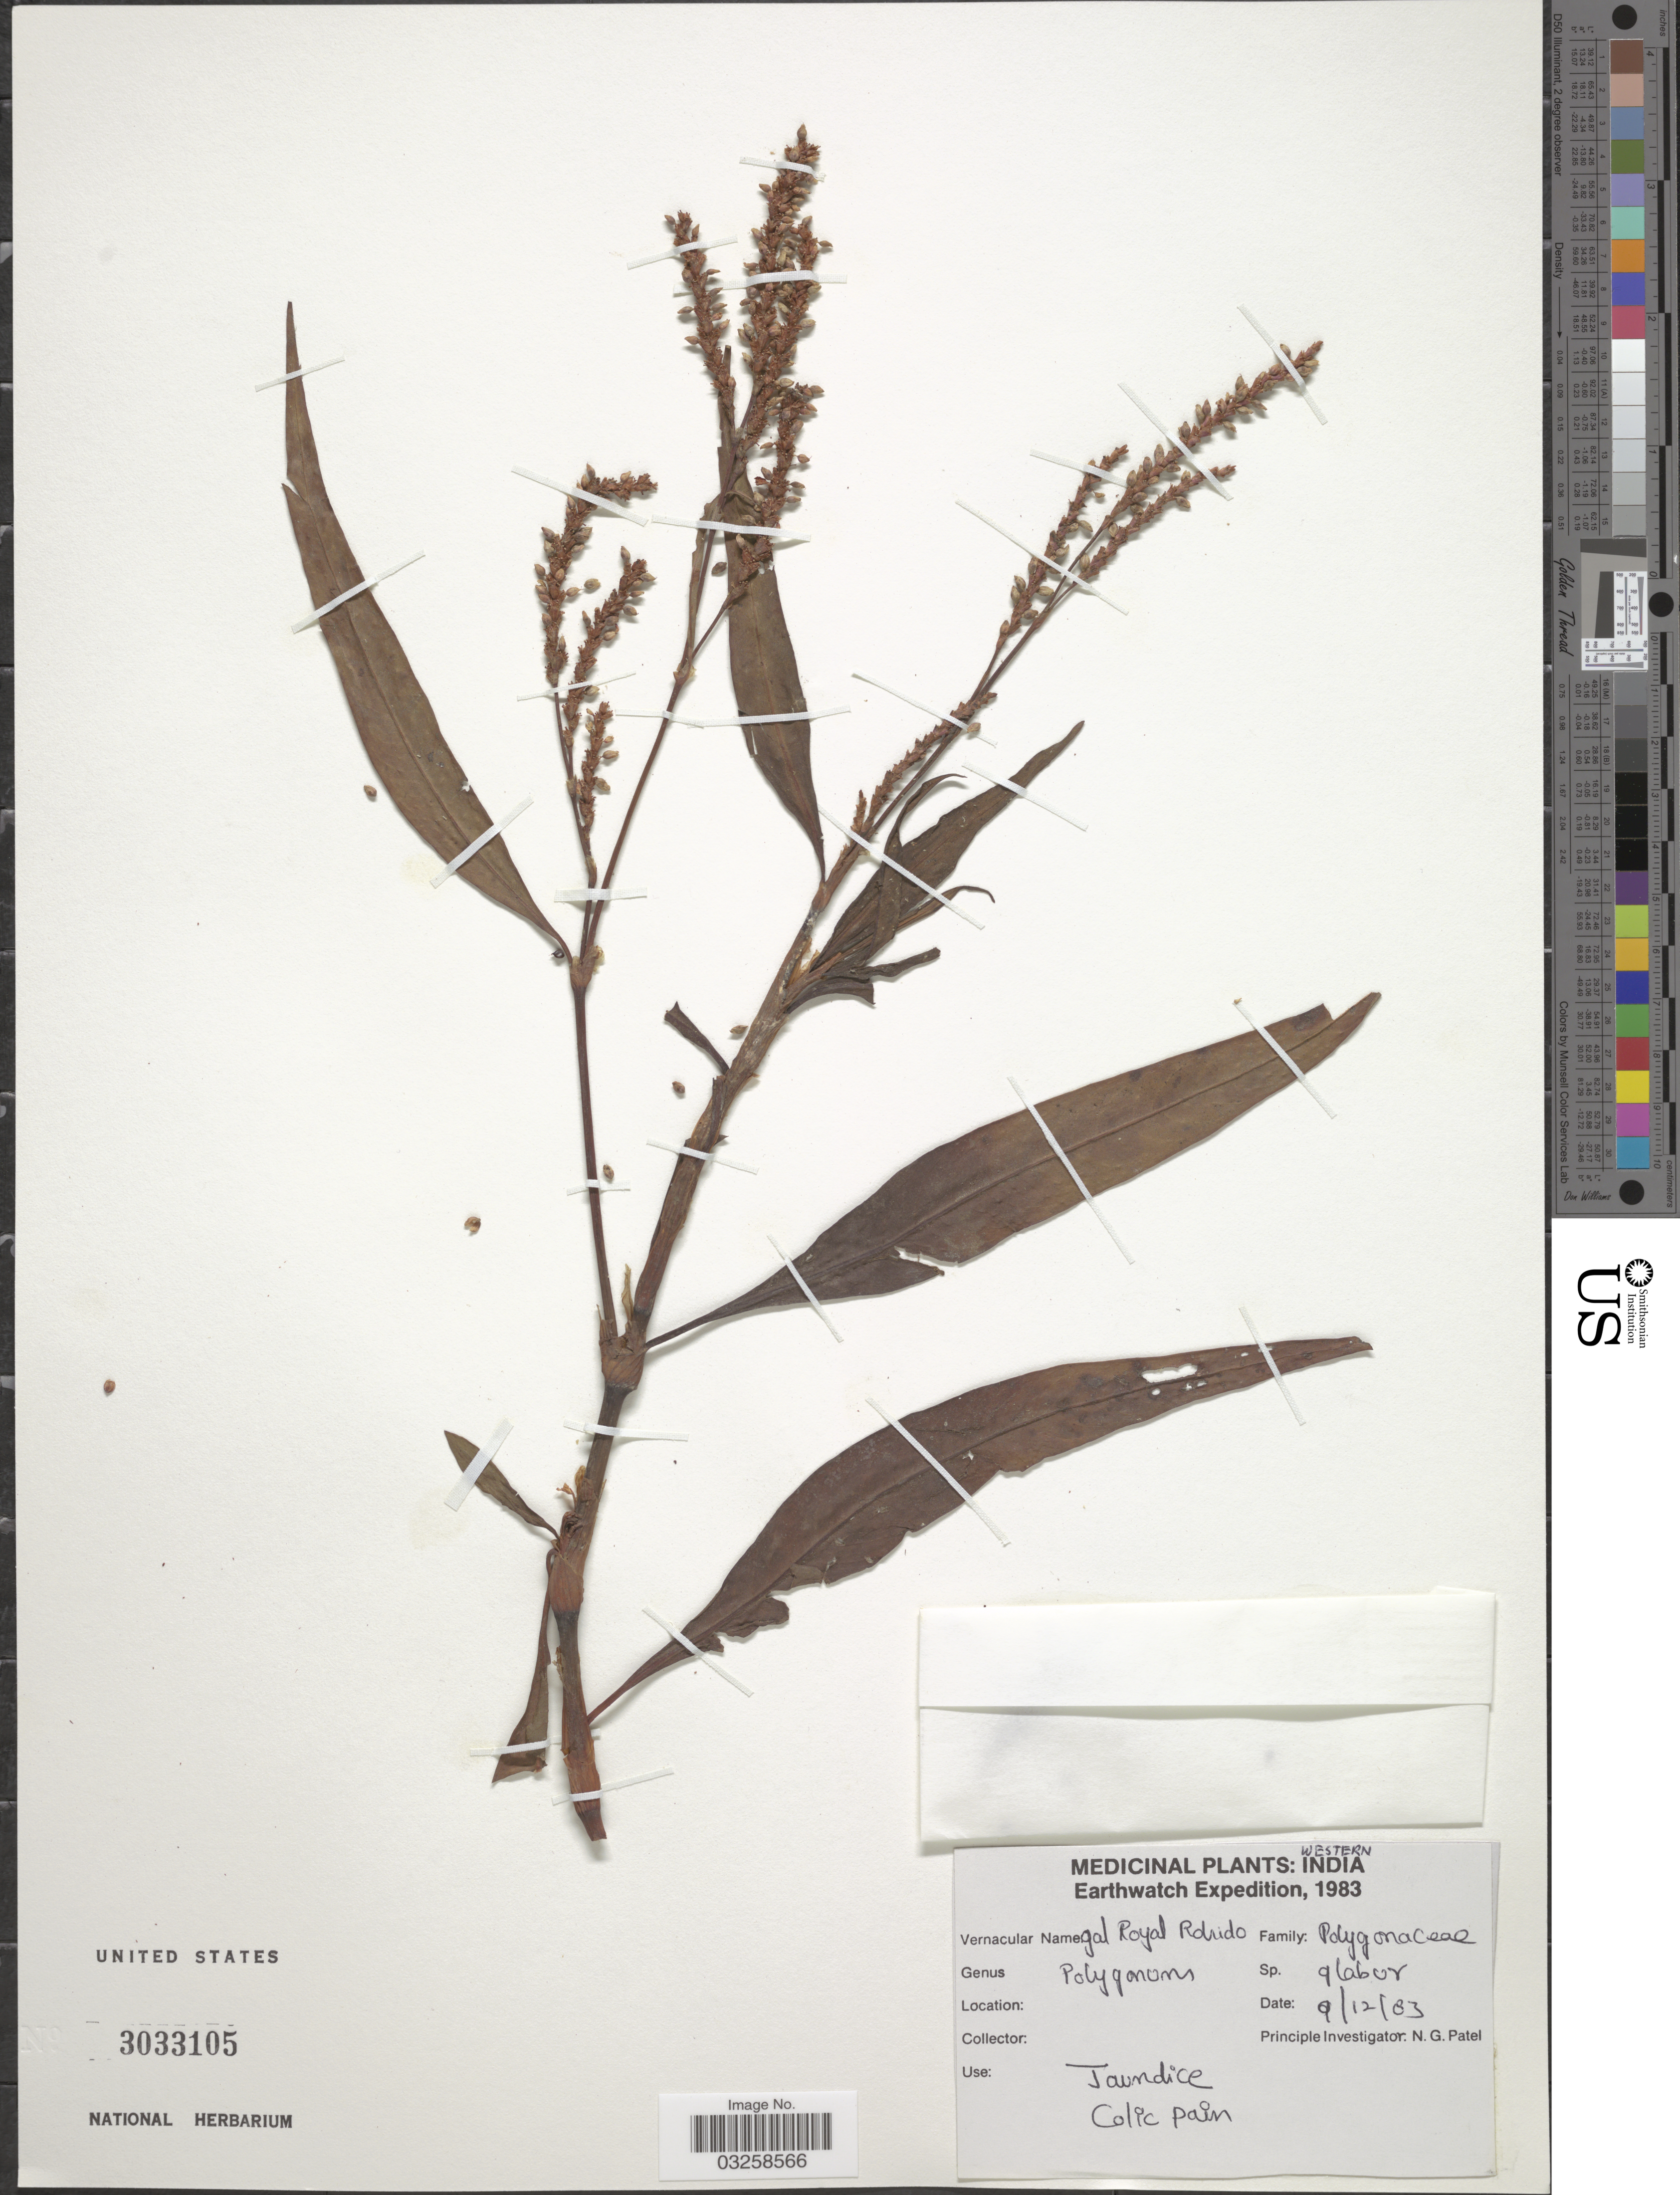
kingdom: Plantae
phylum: Tracheophyta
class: Magnoliopsida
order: Caryophyllales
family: Polygonaceae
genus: Persicaria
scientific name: Persicaria glabra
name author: (Willd.) M. Gómez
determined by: U.S. National Herbarium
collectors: N. Patel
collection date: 1983-12-09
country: India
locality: Western India.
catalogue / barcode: US 3033105